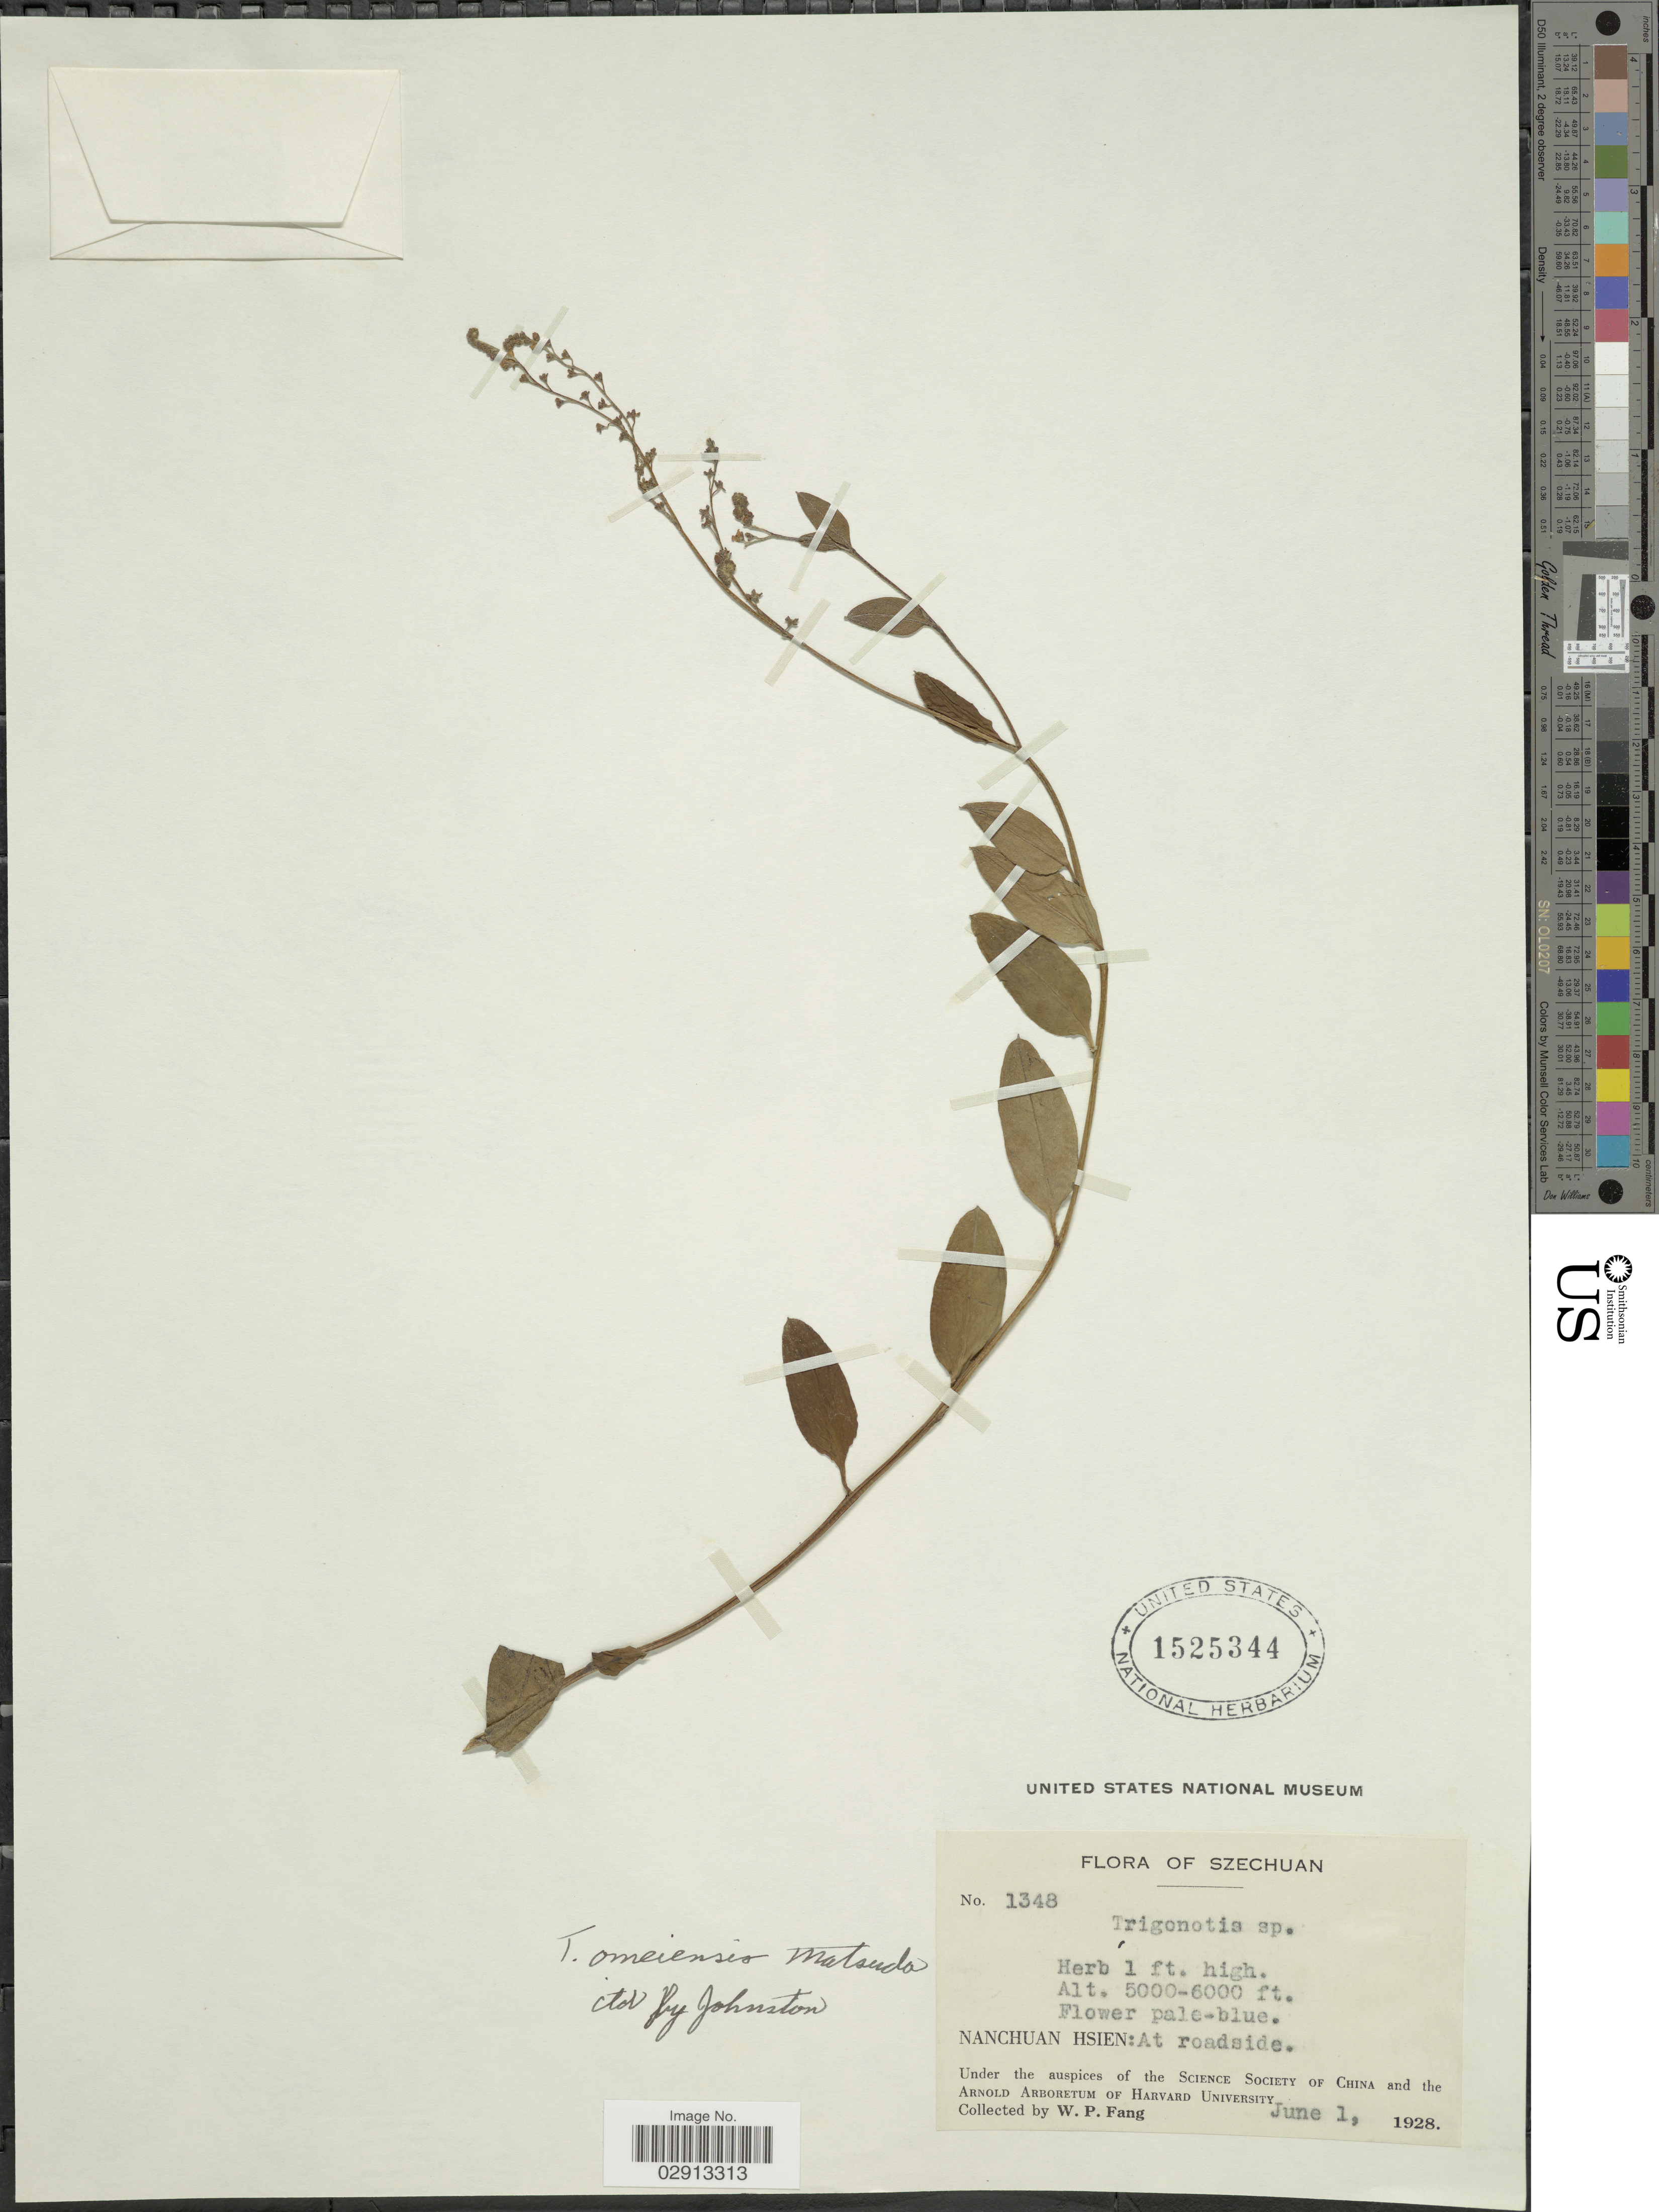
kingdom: Plantae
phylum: Tracheophyta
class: Magnoliopsida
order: Boraginales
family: Boraginaceae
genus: Trigonotis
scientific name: Trigonotis omeiensis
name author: Matsuda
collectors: W. P. Fang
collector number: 1348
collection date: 1928-06-01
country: China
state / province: Sichuan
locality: Szechuan. Nanchuan Hsien: At roadside.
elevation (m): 1524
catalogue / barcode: US 1525344